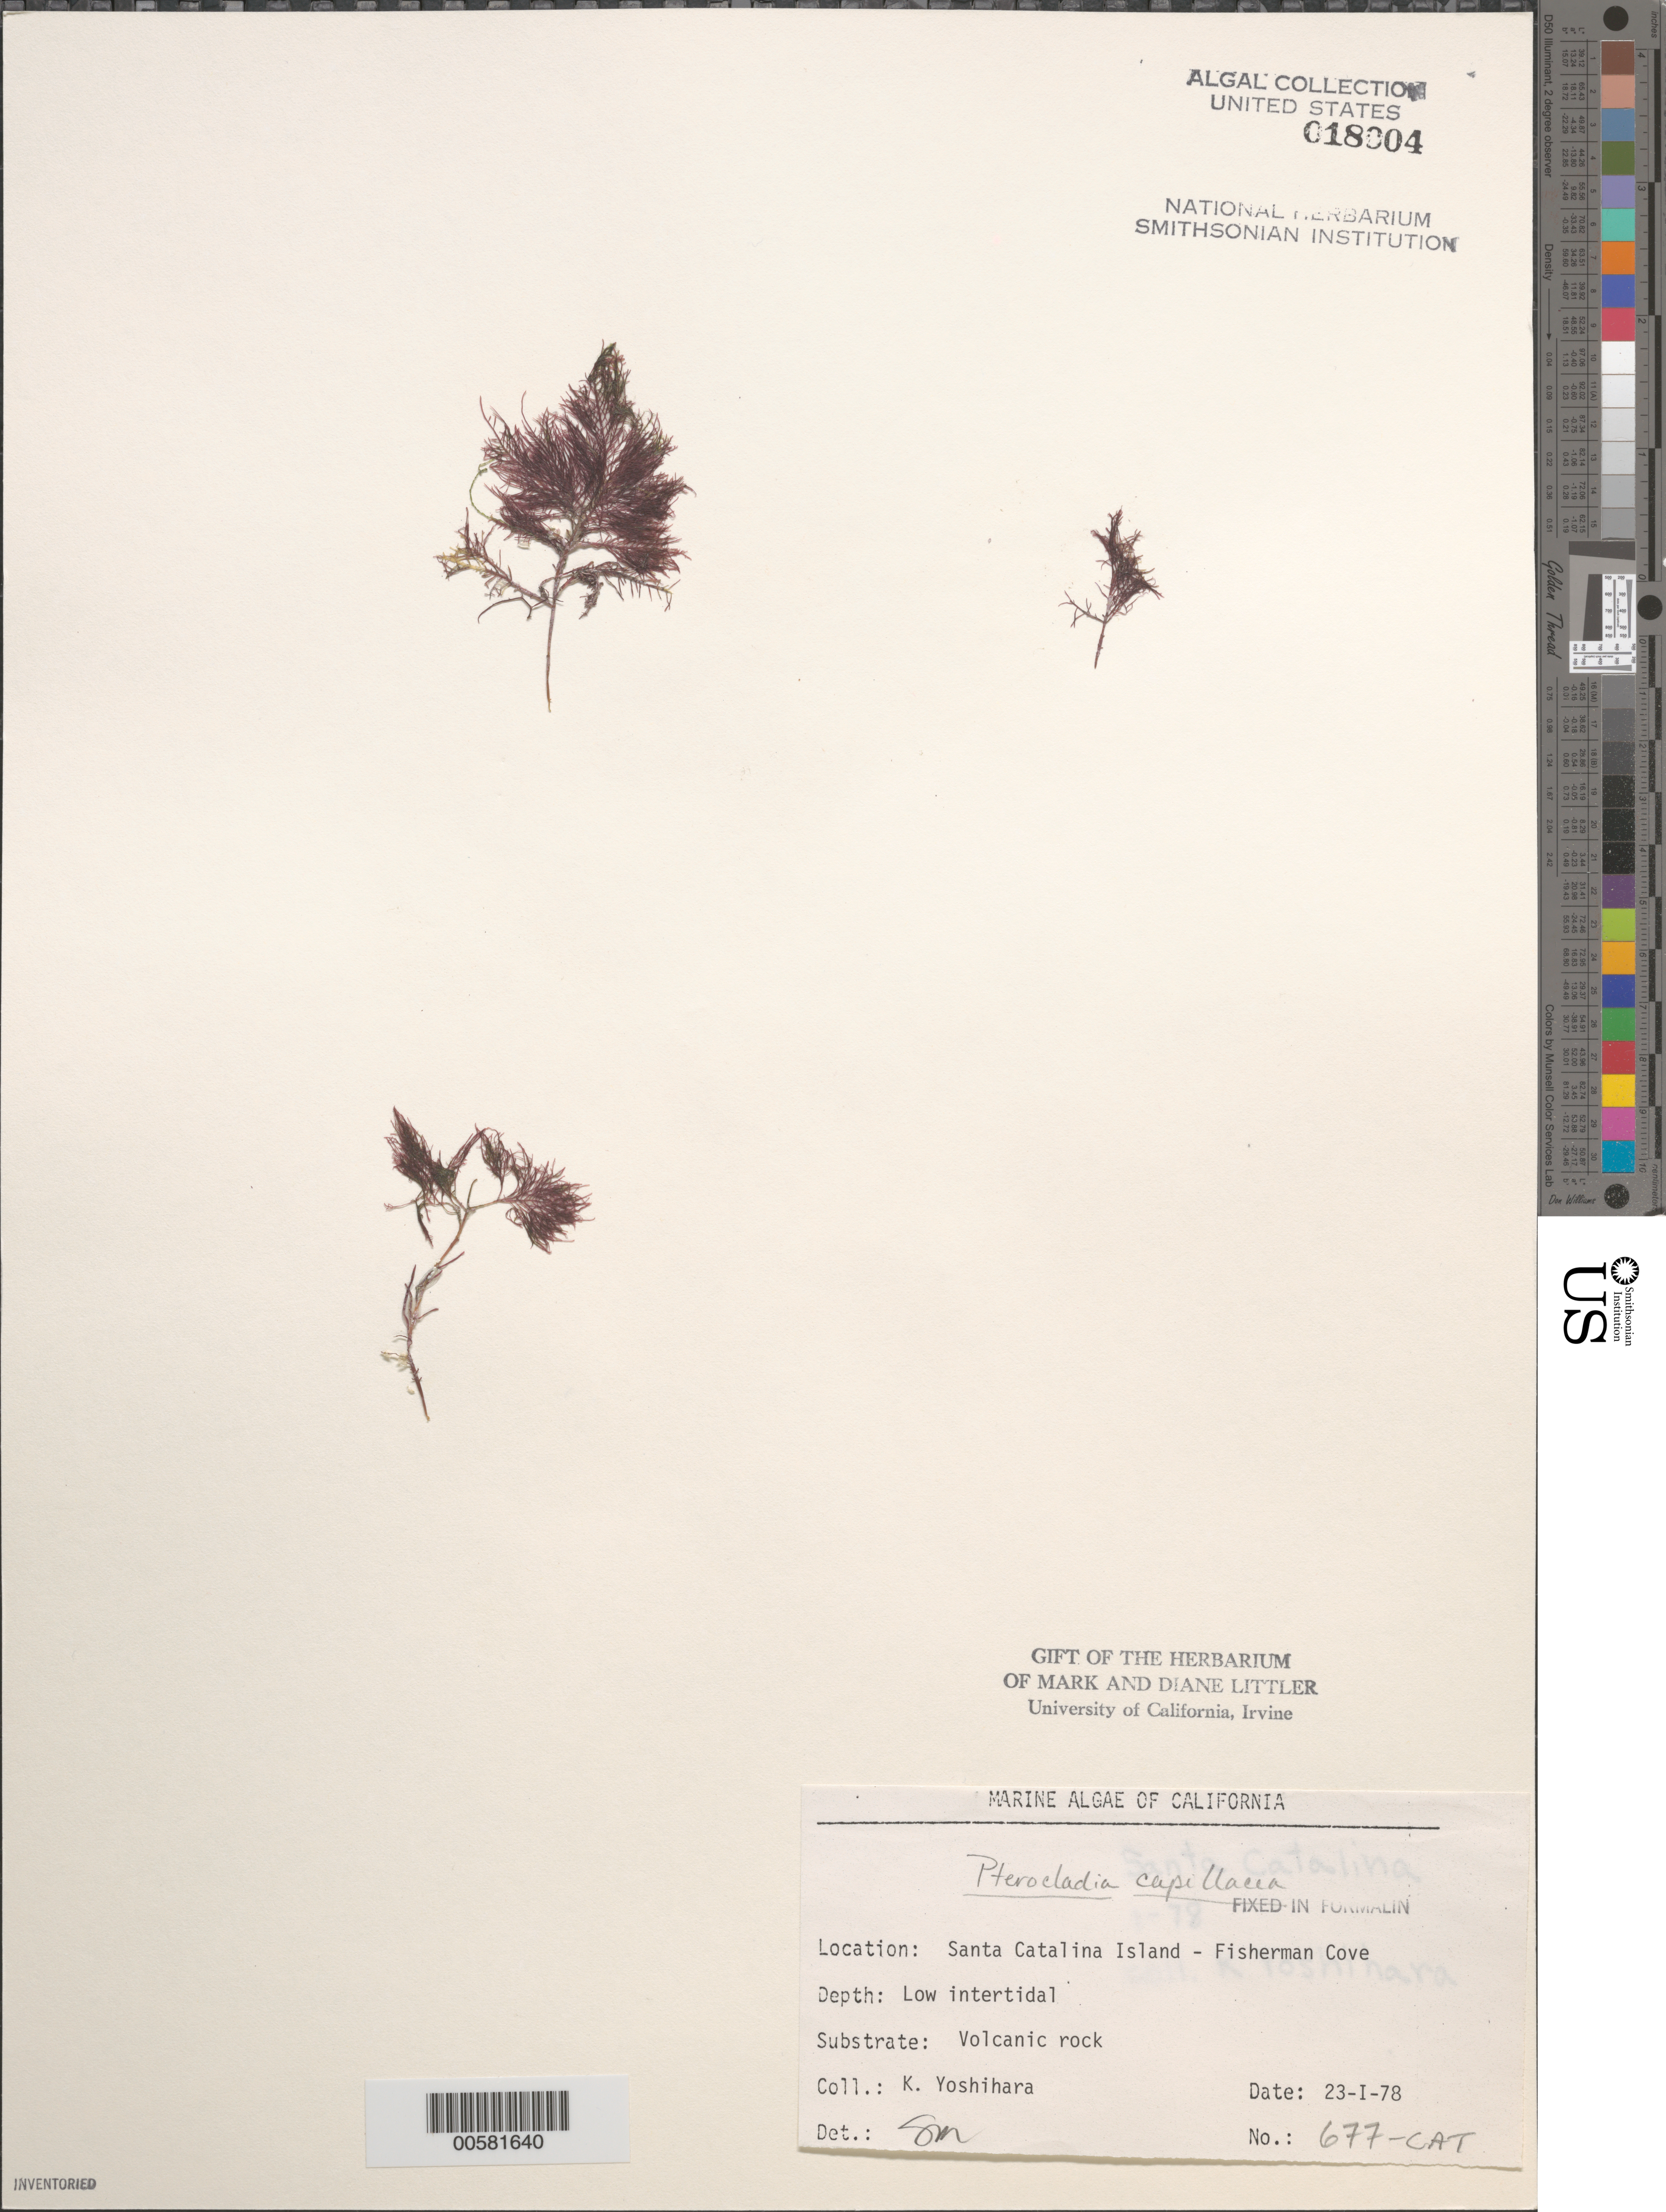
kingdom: Plantae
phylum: Rhodophyta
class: Florideophyceae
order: Gelidiales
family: Pterocladiaceae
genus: Pterocladiella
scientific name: Pterocladiella capillacea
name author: (S.G. Gmel.) Santelices & Hommers.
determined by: Algae name updating Project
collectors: K. Yoshihara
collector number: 677-cat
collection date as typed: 23 Jan 1978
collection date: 1978-01-23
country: United States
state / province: California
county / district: Los Angeles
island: Santa Catalina Island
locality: Fishermen Cove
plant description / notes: BLM-SOCALBIGHT Rocky Intertidal Survey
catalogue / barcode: US 18004